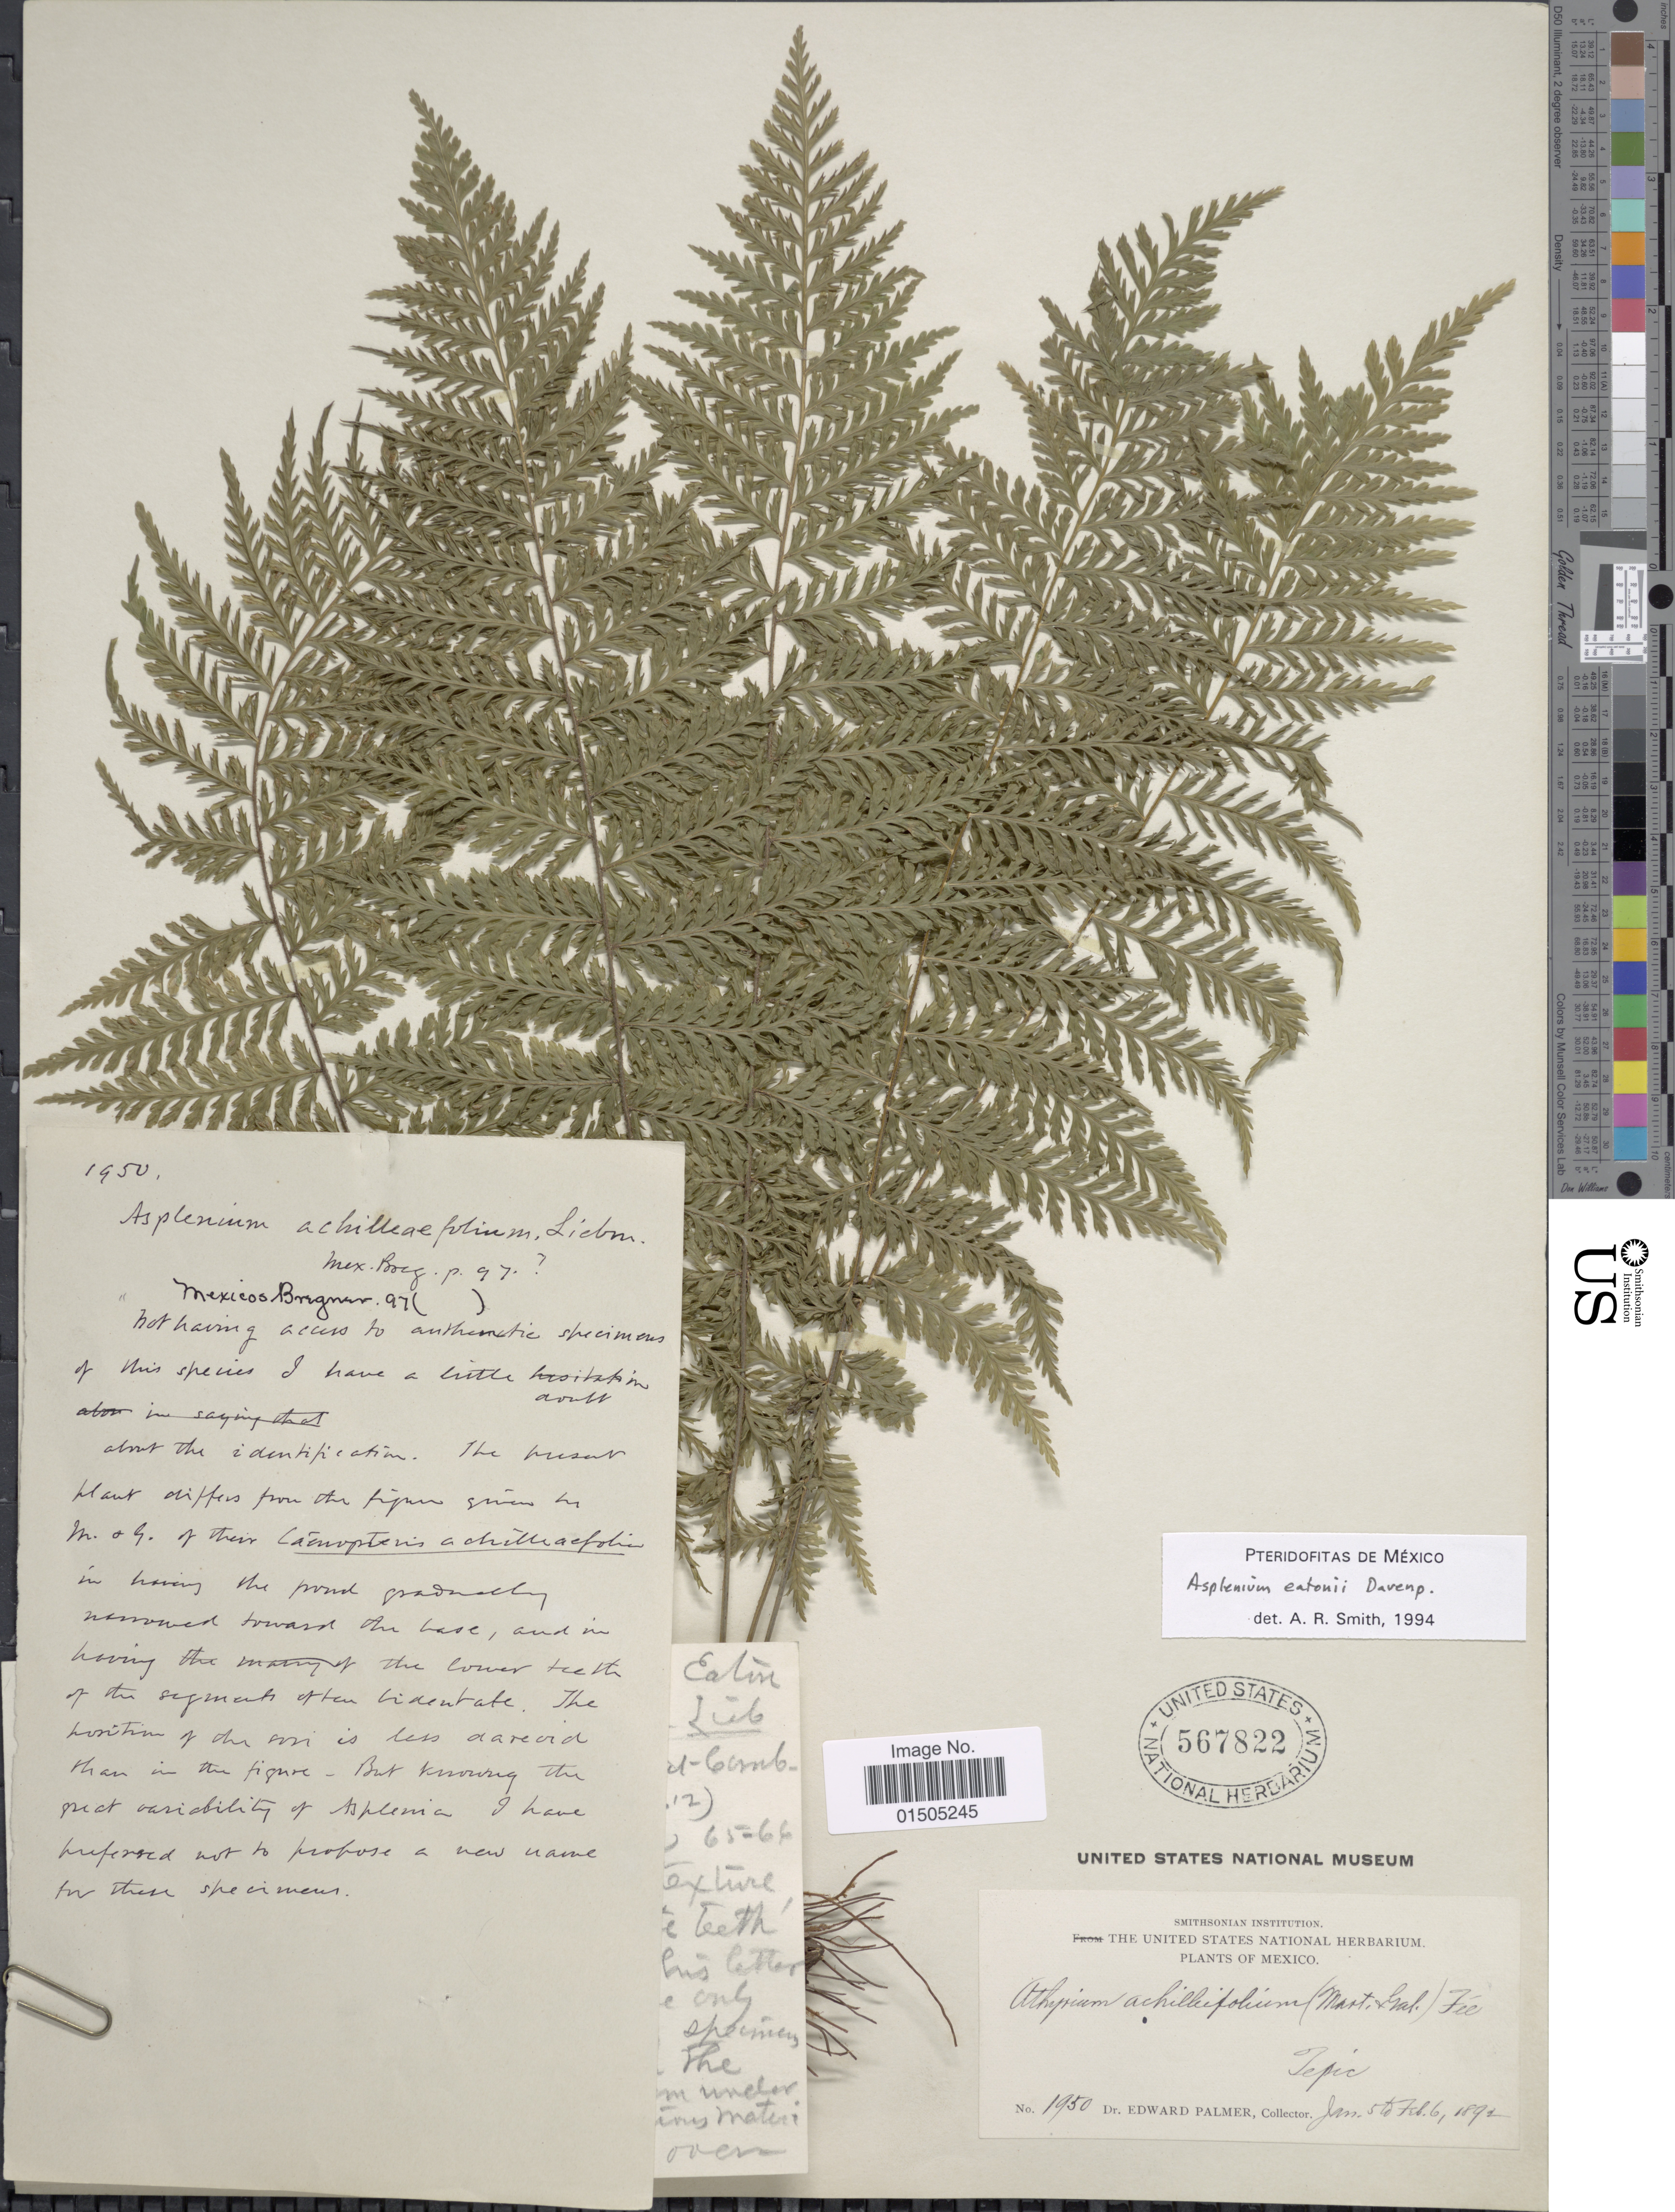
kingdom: Plantae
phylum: Tracheophyta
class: Polypodiopsida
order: Polypodiales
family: Aspleniaceae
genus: Asplenium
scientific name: Asplenium achilleifolium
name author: (M. Martens & Galeotti) Liebm.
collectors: E. Palmer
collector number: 1950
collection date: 1893-01-05/1893-02-06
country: Mexico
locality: Tepic.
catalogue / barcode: US 567822